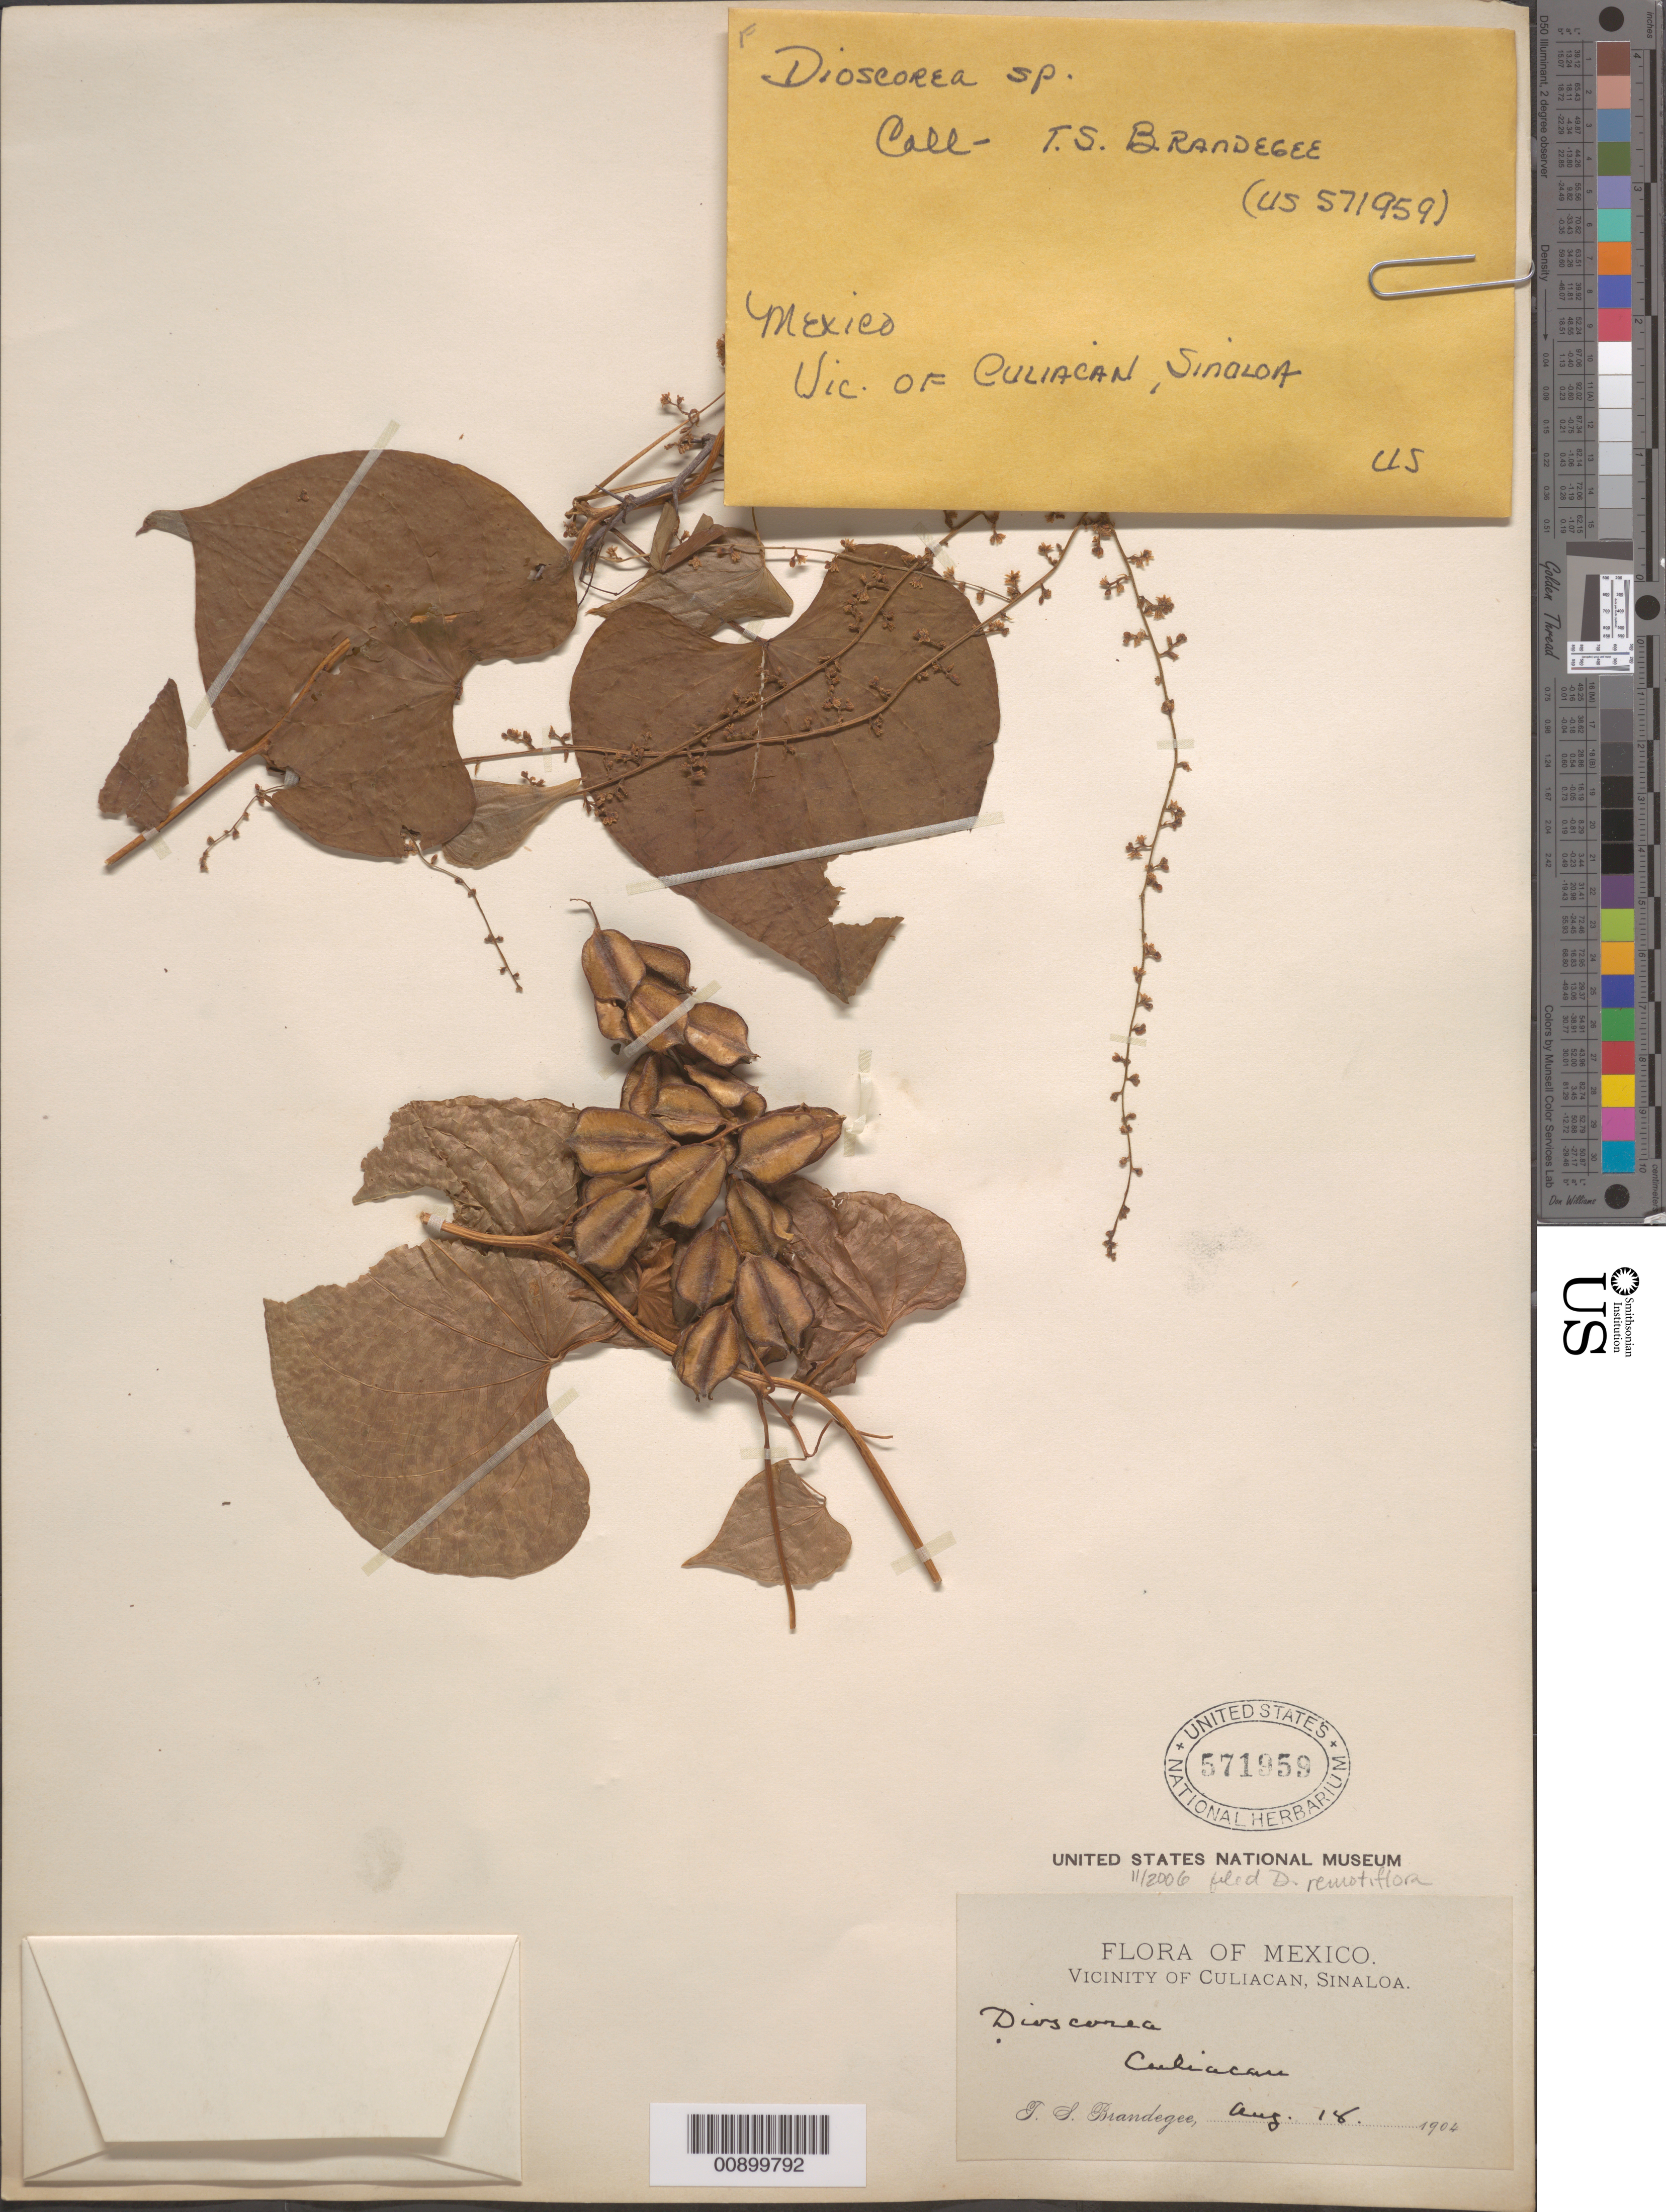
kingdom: Plantae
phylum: Tracheophyta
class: Liliopsida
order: Dioscoreales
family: Dioscoreaceae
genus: Dioscorea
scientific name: Dioscorea remotiflora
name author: Kunth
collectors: T. S. Brandegee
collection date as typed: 18 Aug 1904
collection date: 1904-08-18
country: Mexico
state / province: Sinaloa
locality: Culiacan, Sinaloa.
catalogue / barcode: US 571959